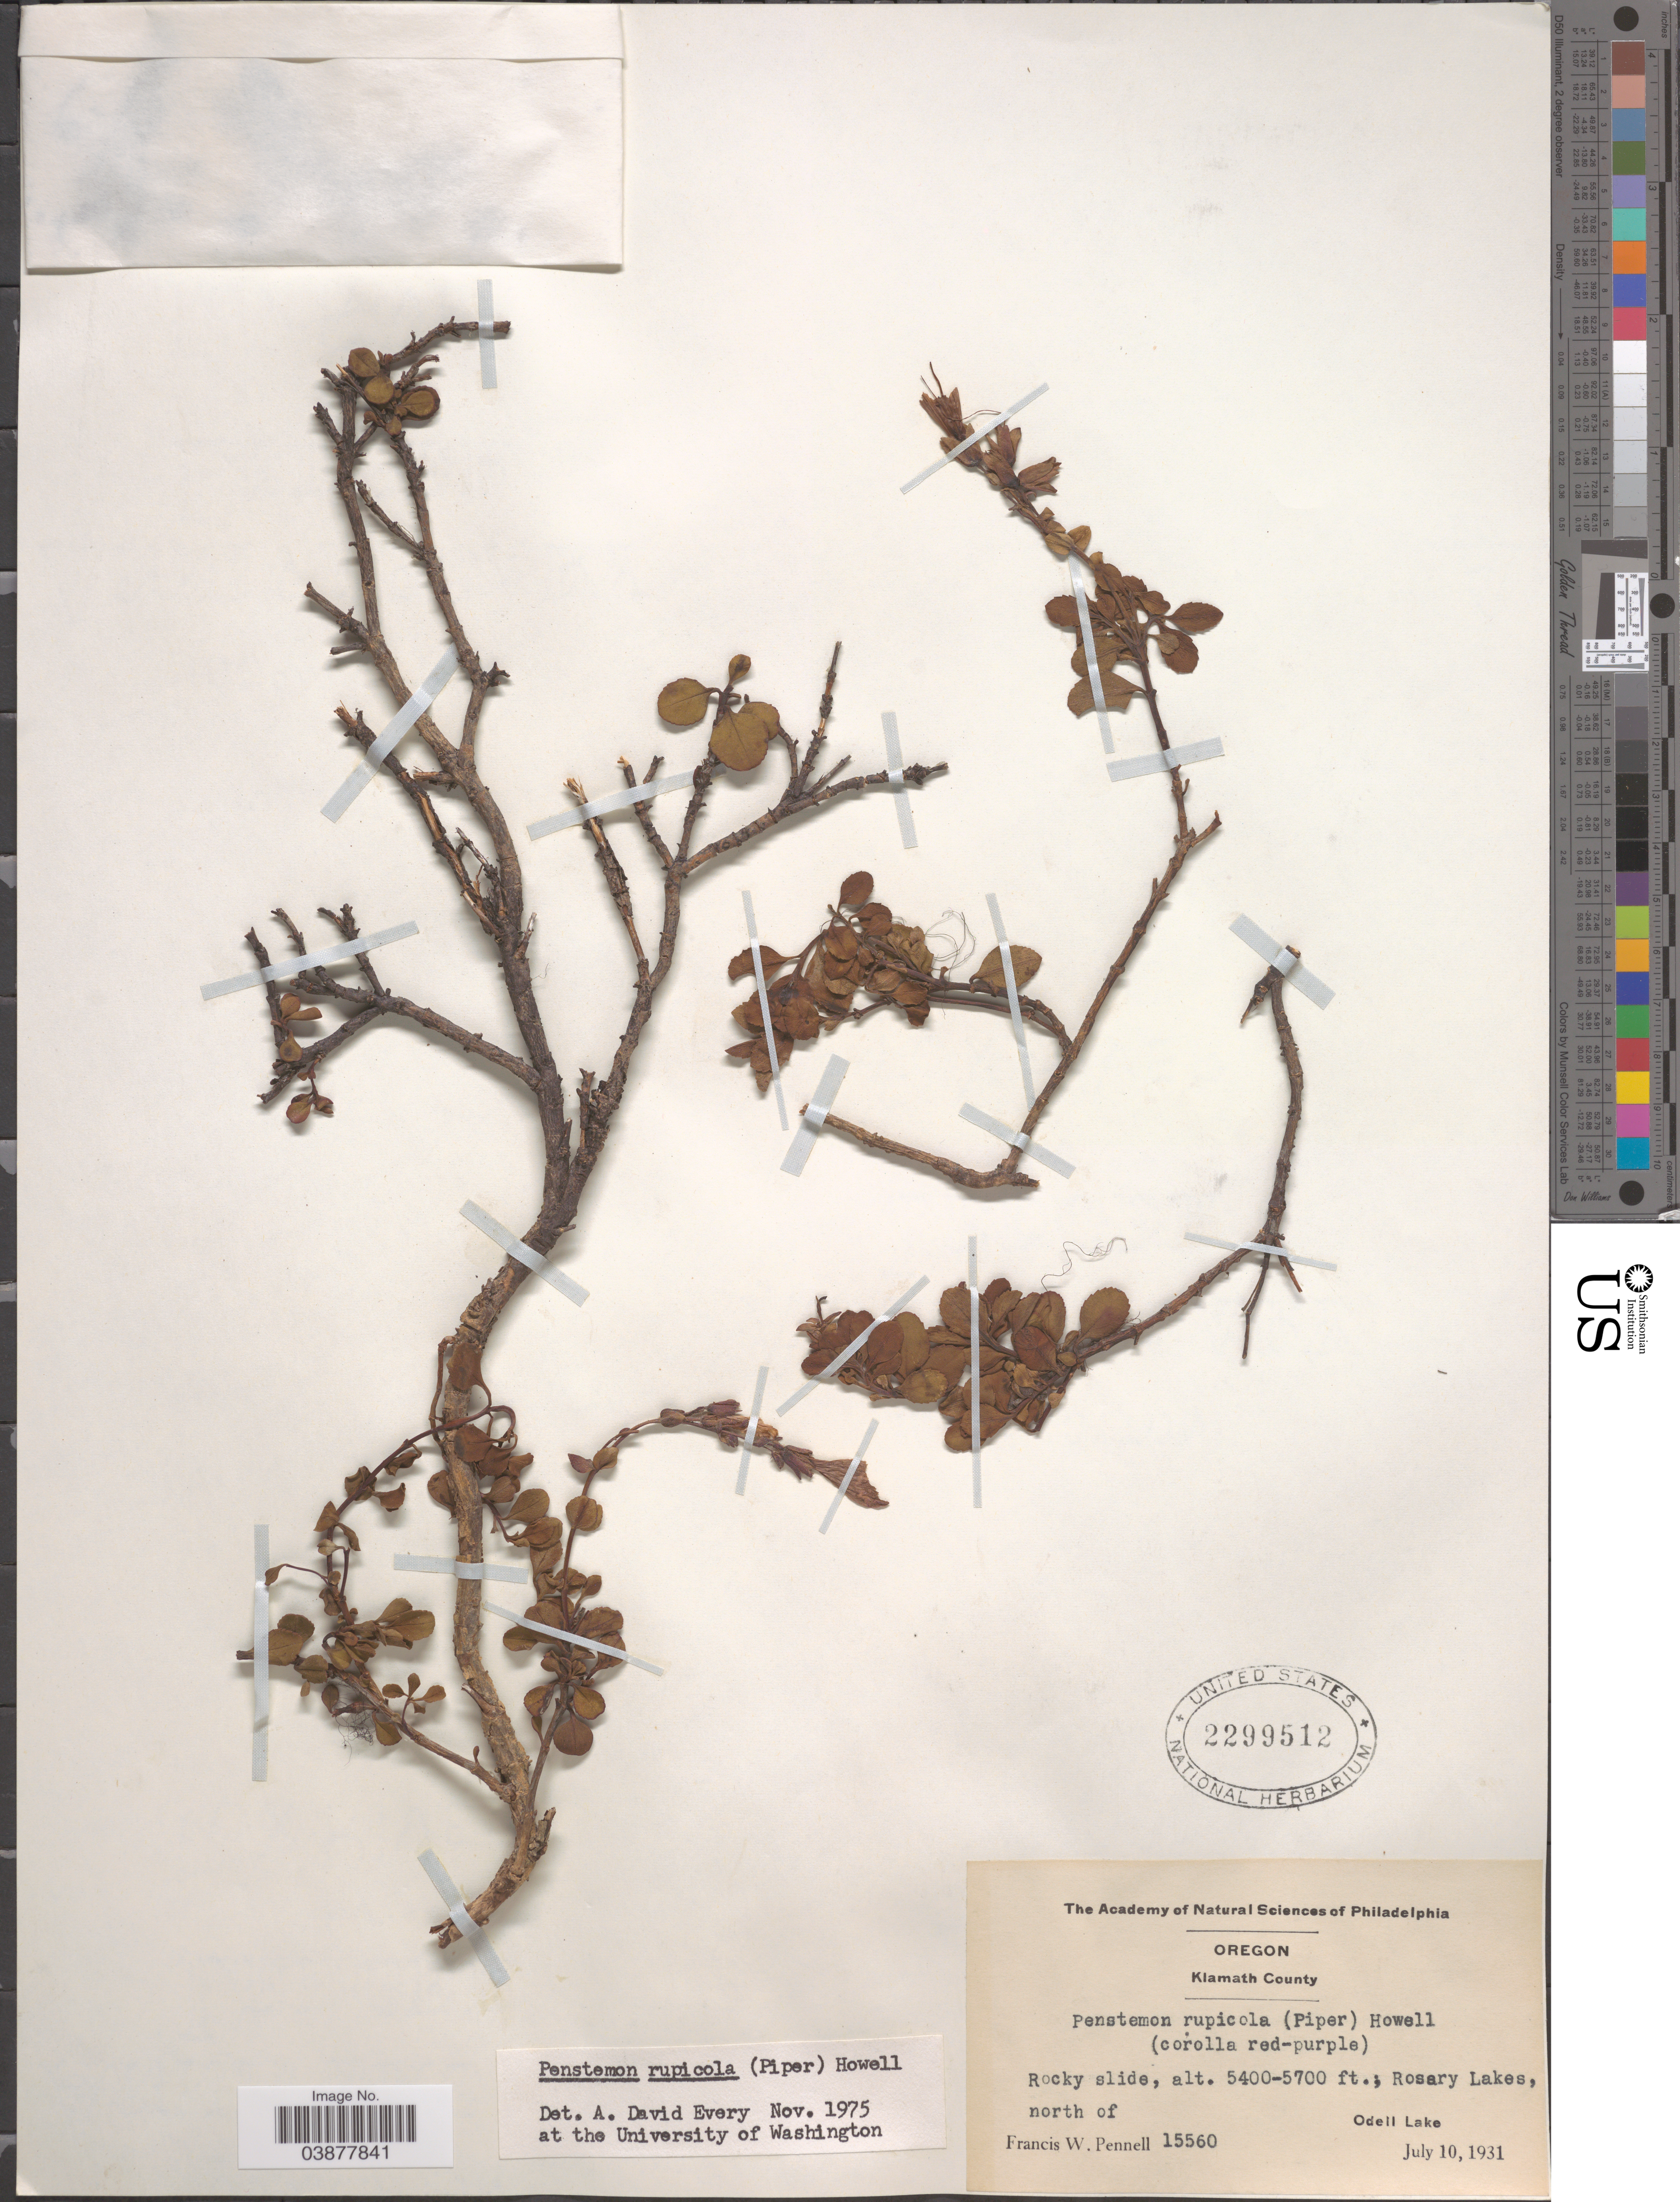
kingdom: Plantae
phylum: Tracheophyta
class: Magnoliopsida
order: Lamiales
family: Plantaginaceae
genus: Penstemon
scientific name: Penstemon rupicola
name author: (Piper) Howell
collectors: F. W. Pennell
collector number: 15560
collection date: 1931-07-10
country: United States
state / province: Oregon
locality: Klamath County. Rocky slide, Rosary Lakes, north of Odell Lake.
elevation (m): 1646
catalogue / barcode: US 2299512